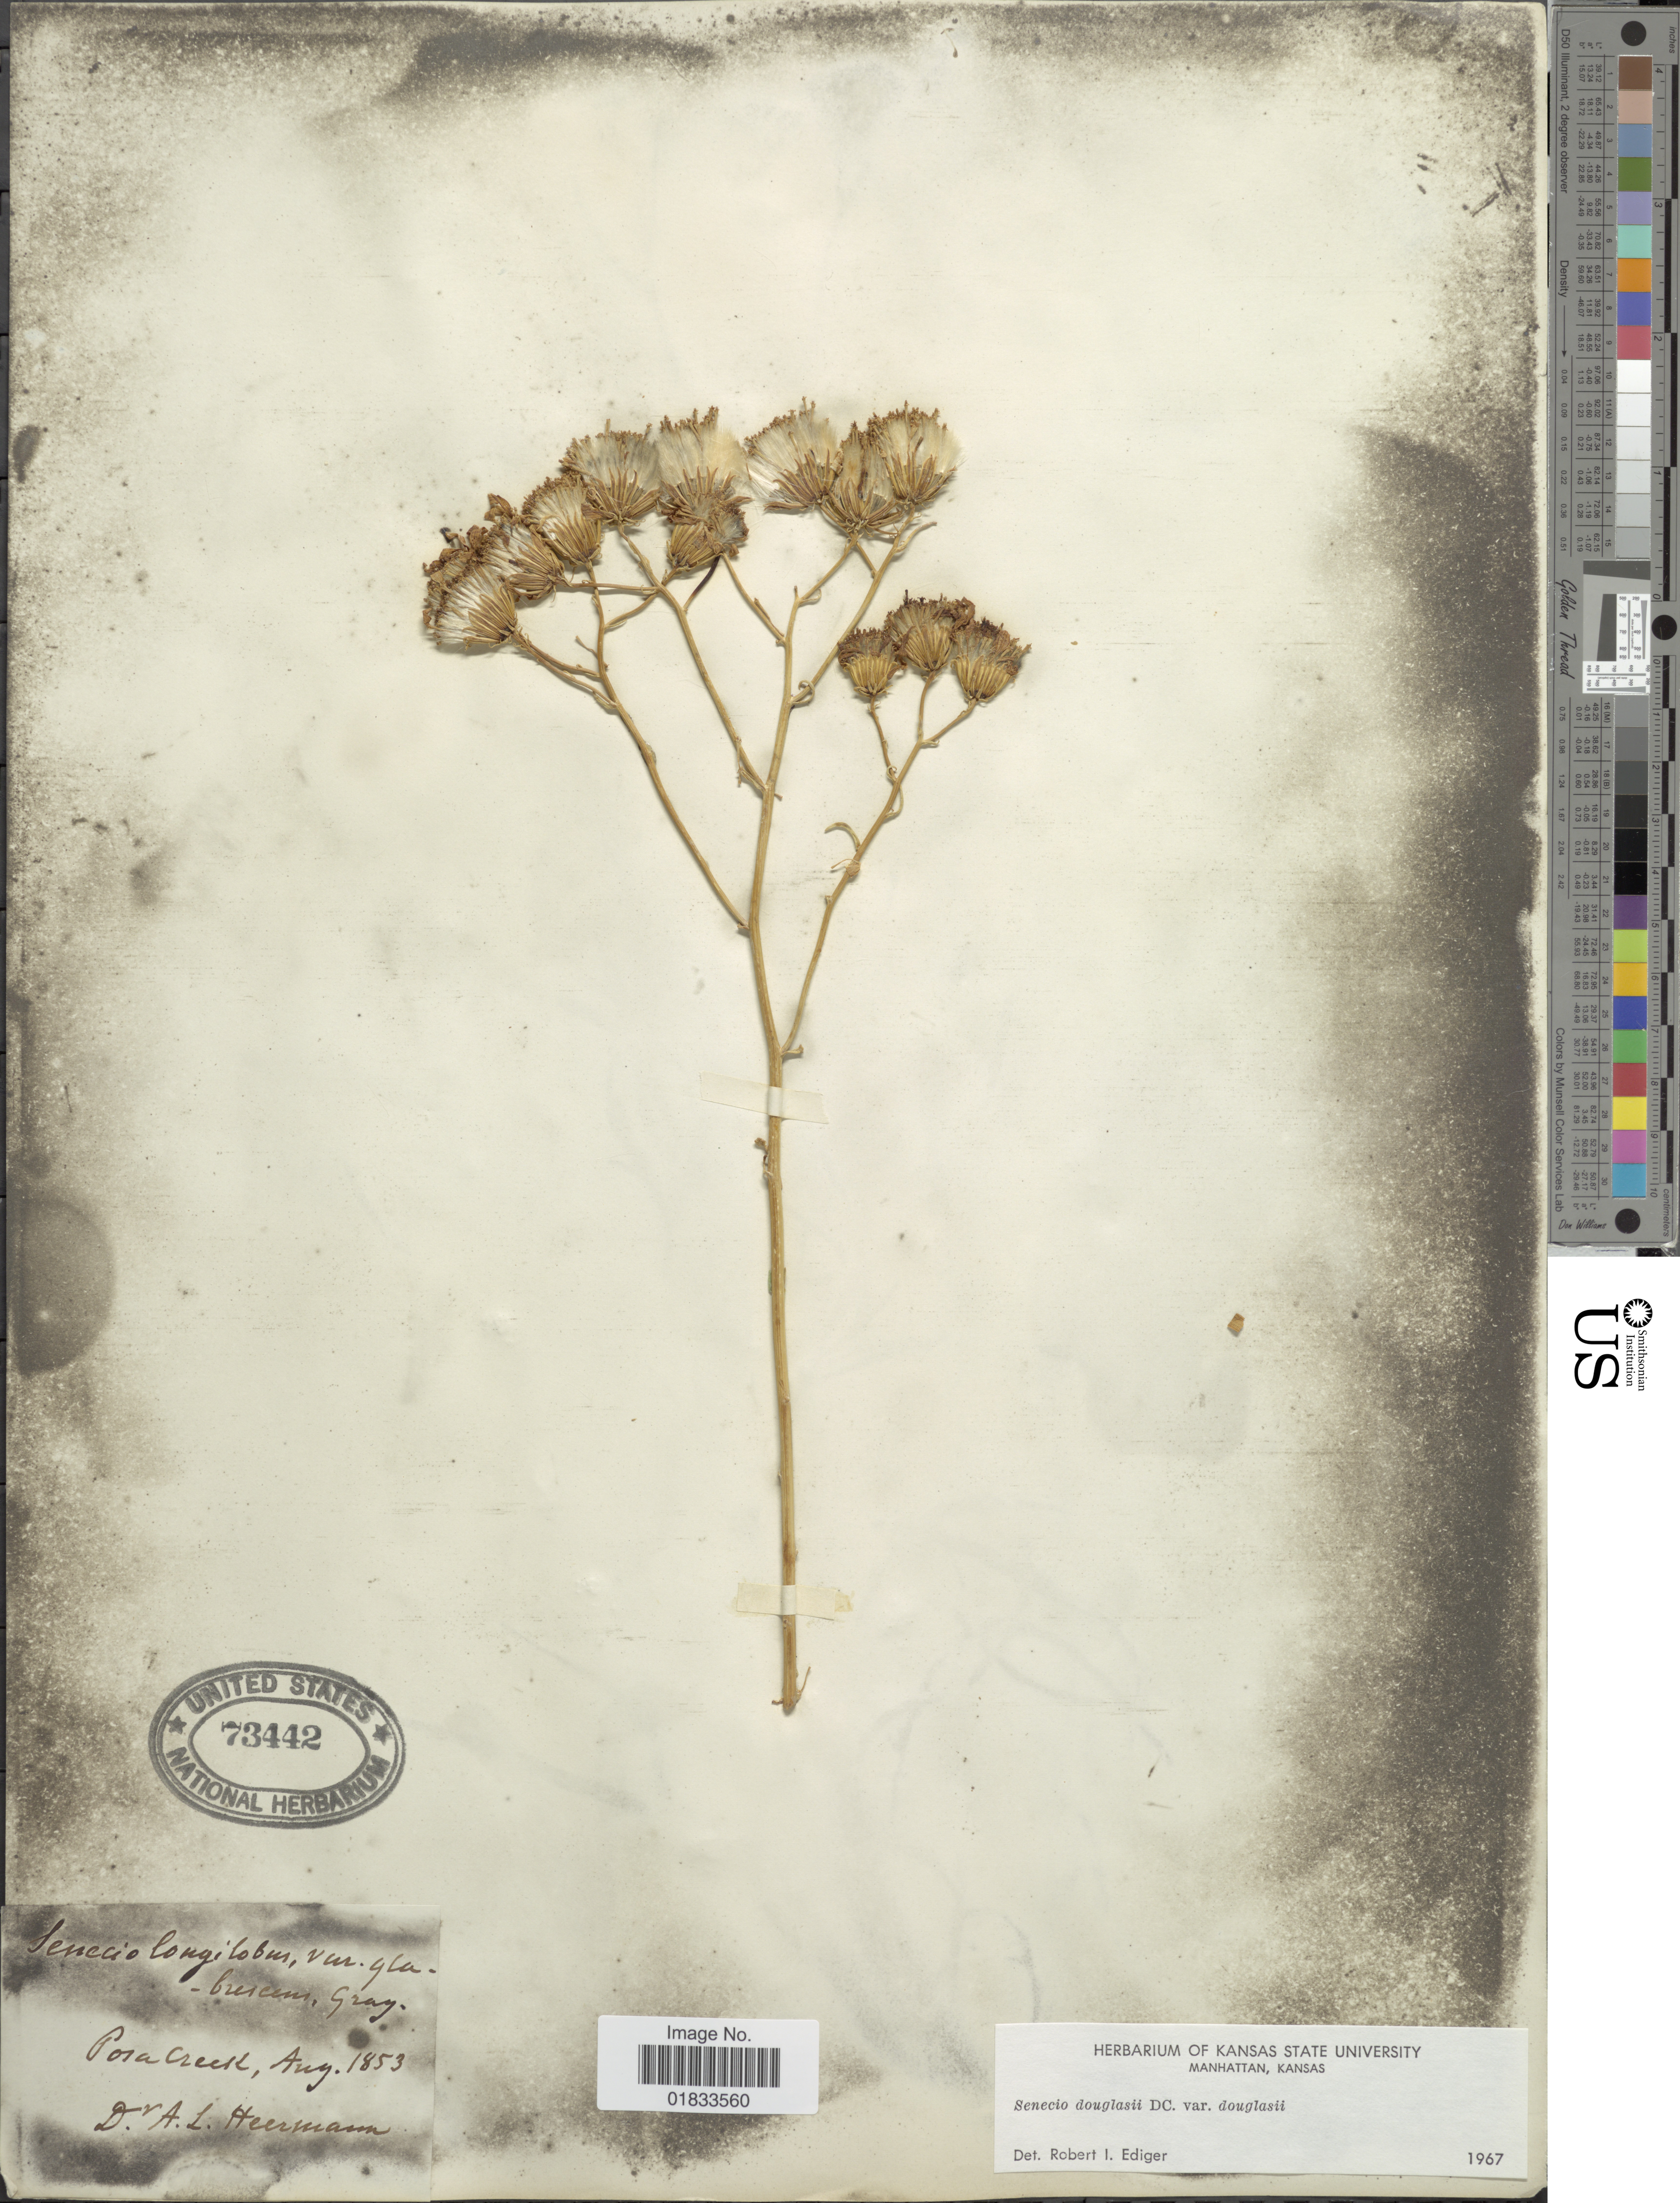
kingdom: Plantae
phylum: Tracheophyta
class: Magnoliopsida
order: Asterales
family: Asteraceae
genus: Senecio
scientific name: Senecio flaccidus var. douglasii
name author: (DC.) B.L. Turner & T.M. Barkley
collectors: A. Heermann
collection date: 1853-08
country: United States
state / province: California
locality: Rosa Creek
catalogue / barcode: US 73442